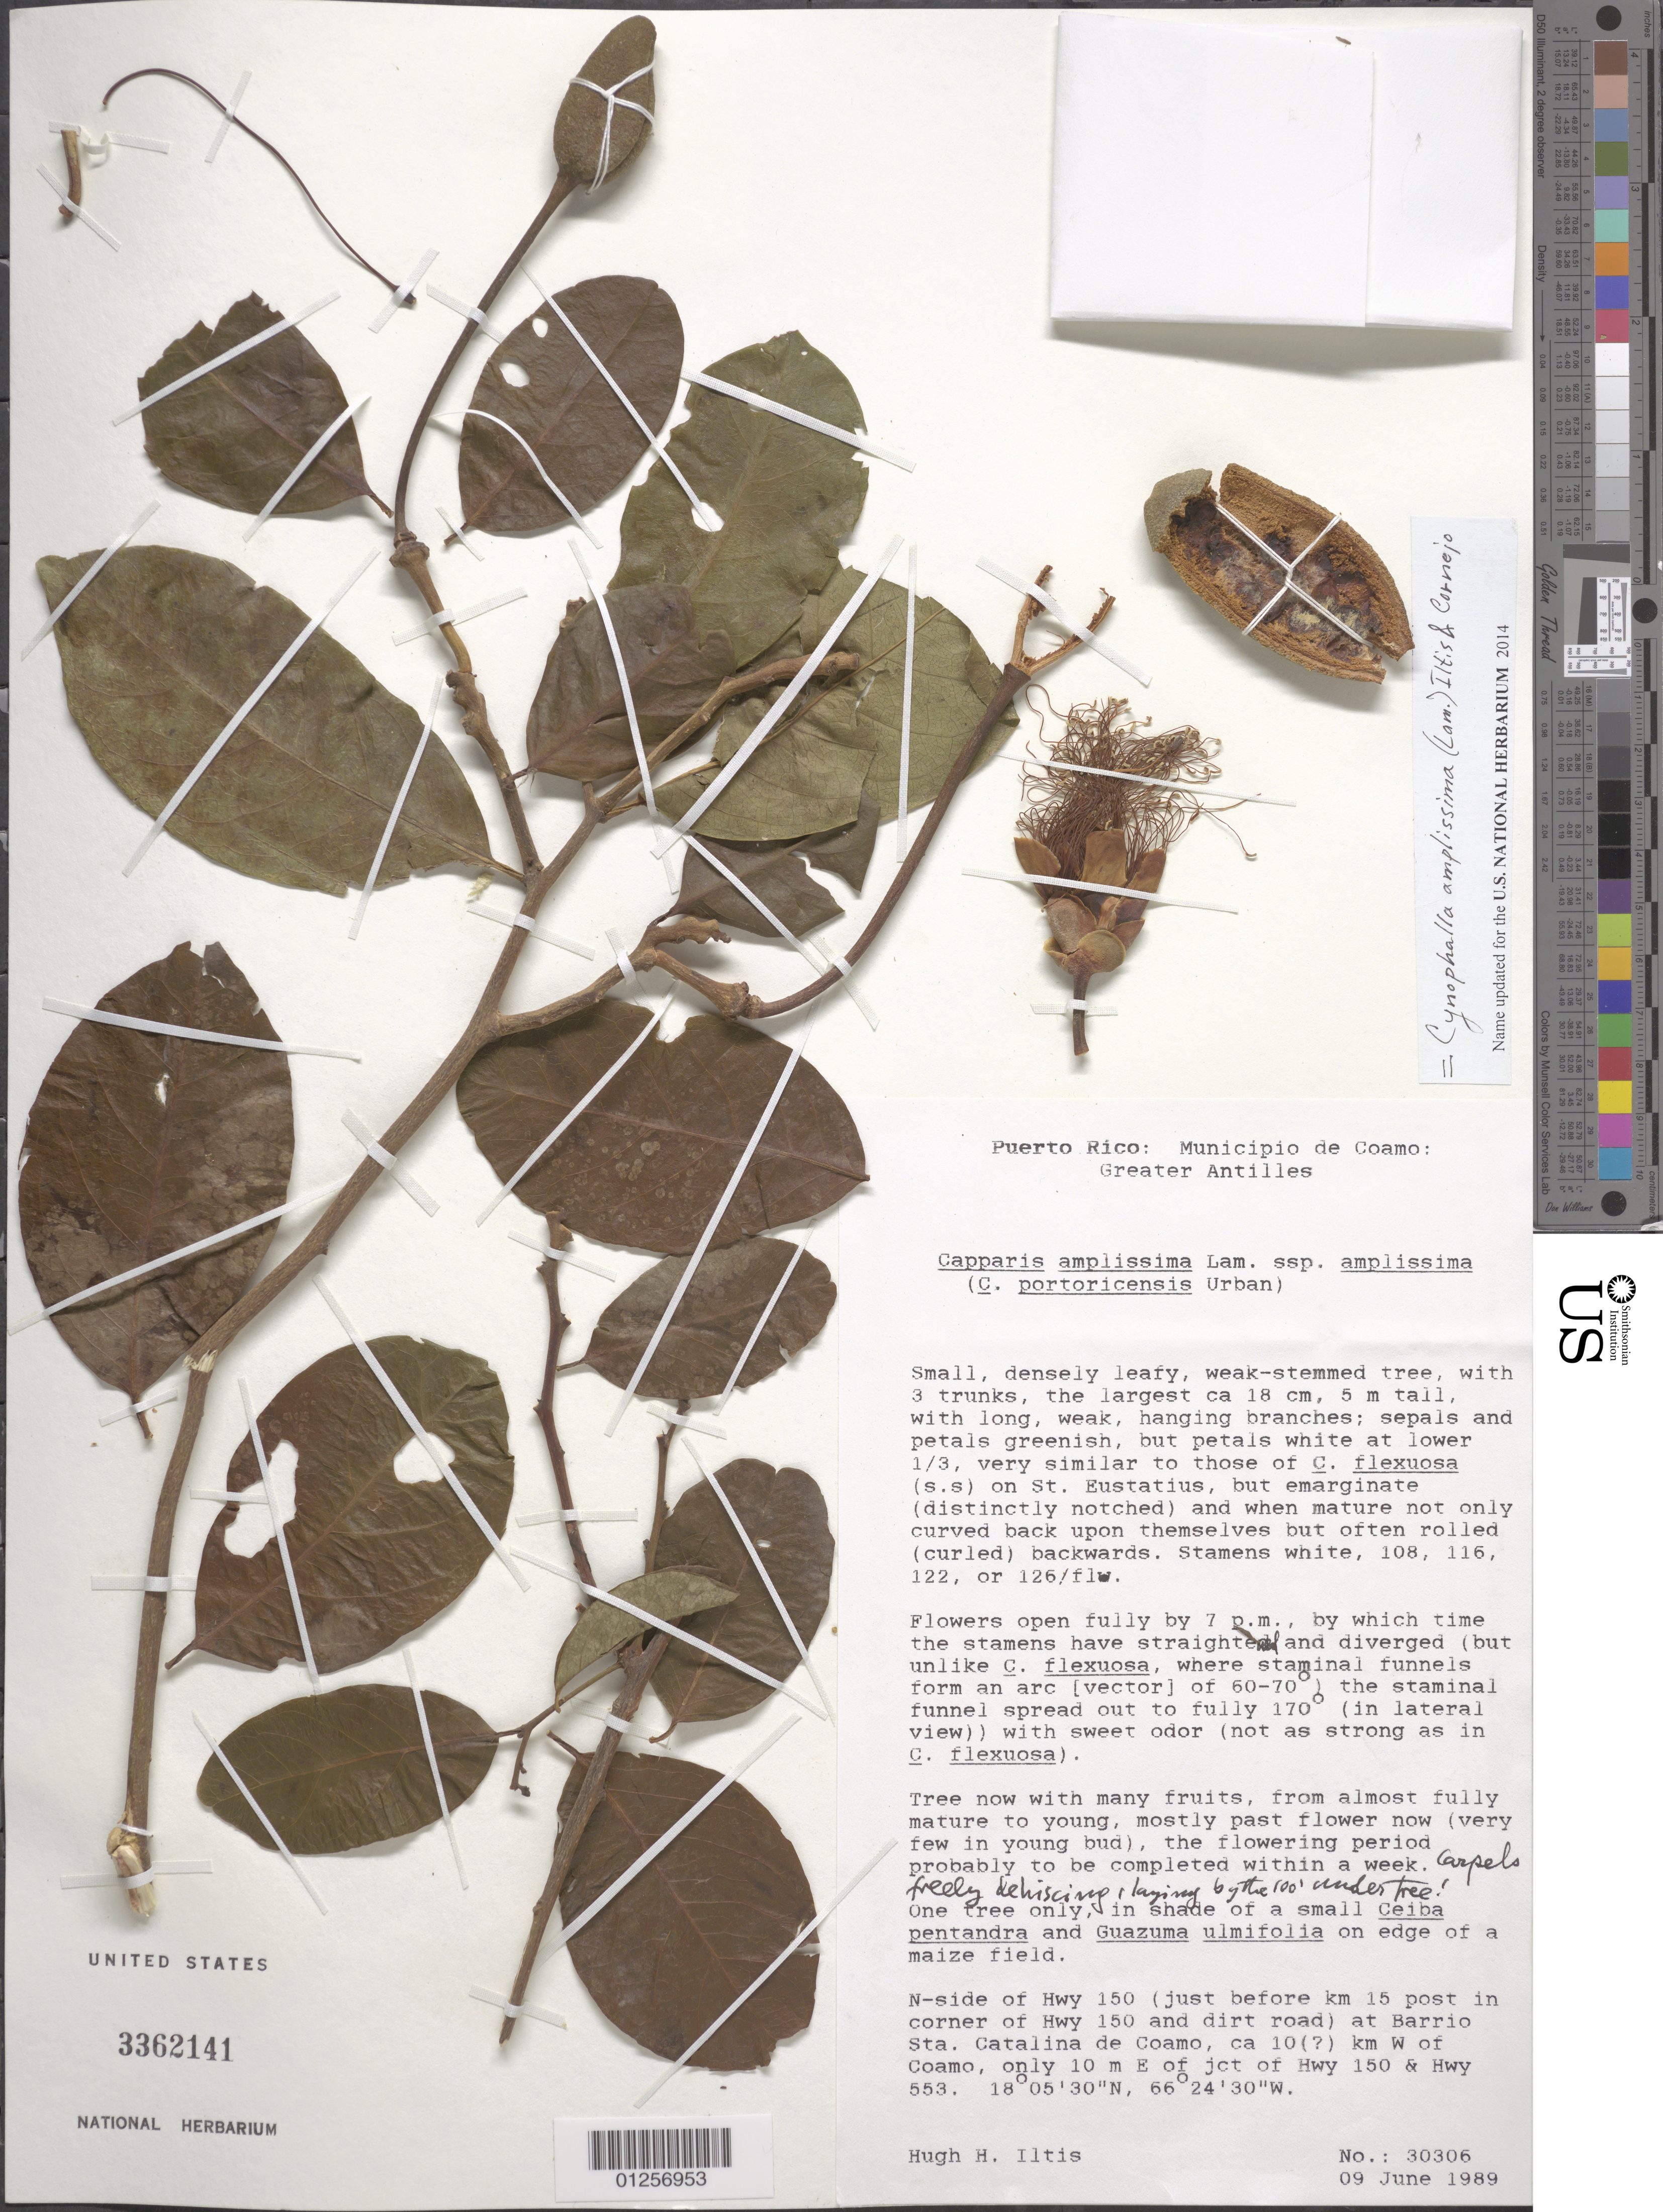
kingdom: Plantae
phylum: Tracheophyta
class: Magnoliopsida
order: Brassicales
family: Capparaceae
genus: Cynophalla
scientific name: Cynophalla amplissima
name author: (Lam.) Iltis & Cornejo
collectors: H. H. Iltis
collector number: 30306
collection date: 1989-06-09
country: Puerto Rico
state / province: Coamo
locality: Barrio Sta. Catalina de Coamo. N-side of Hwy 150 (just before km 15 post in corner of Hwy 150 and dirt road) at Barrio Sta. Catalina de Coamo, ca 10 (?) km W of Coamo, only 10 m E of jct. Hwy 150 & Hwy 553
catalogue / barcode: US 3362141